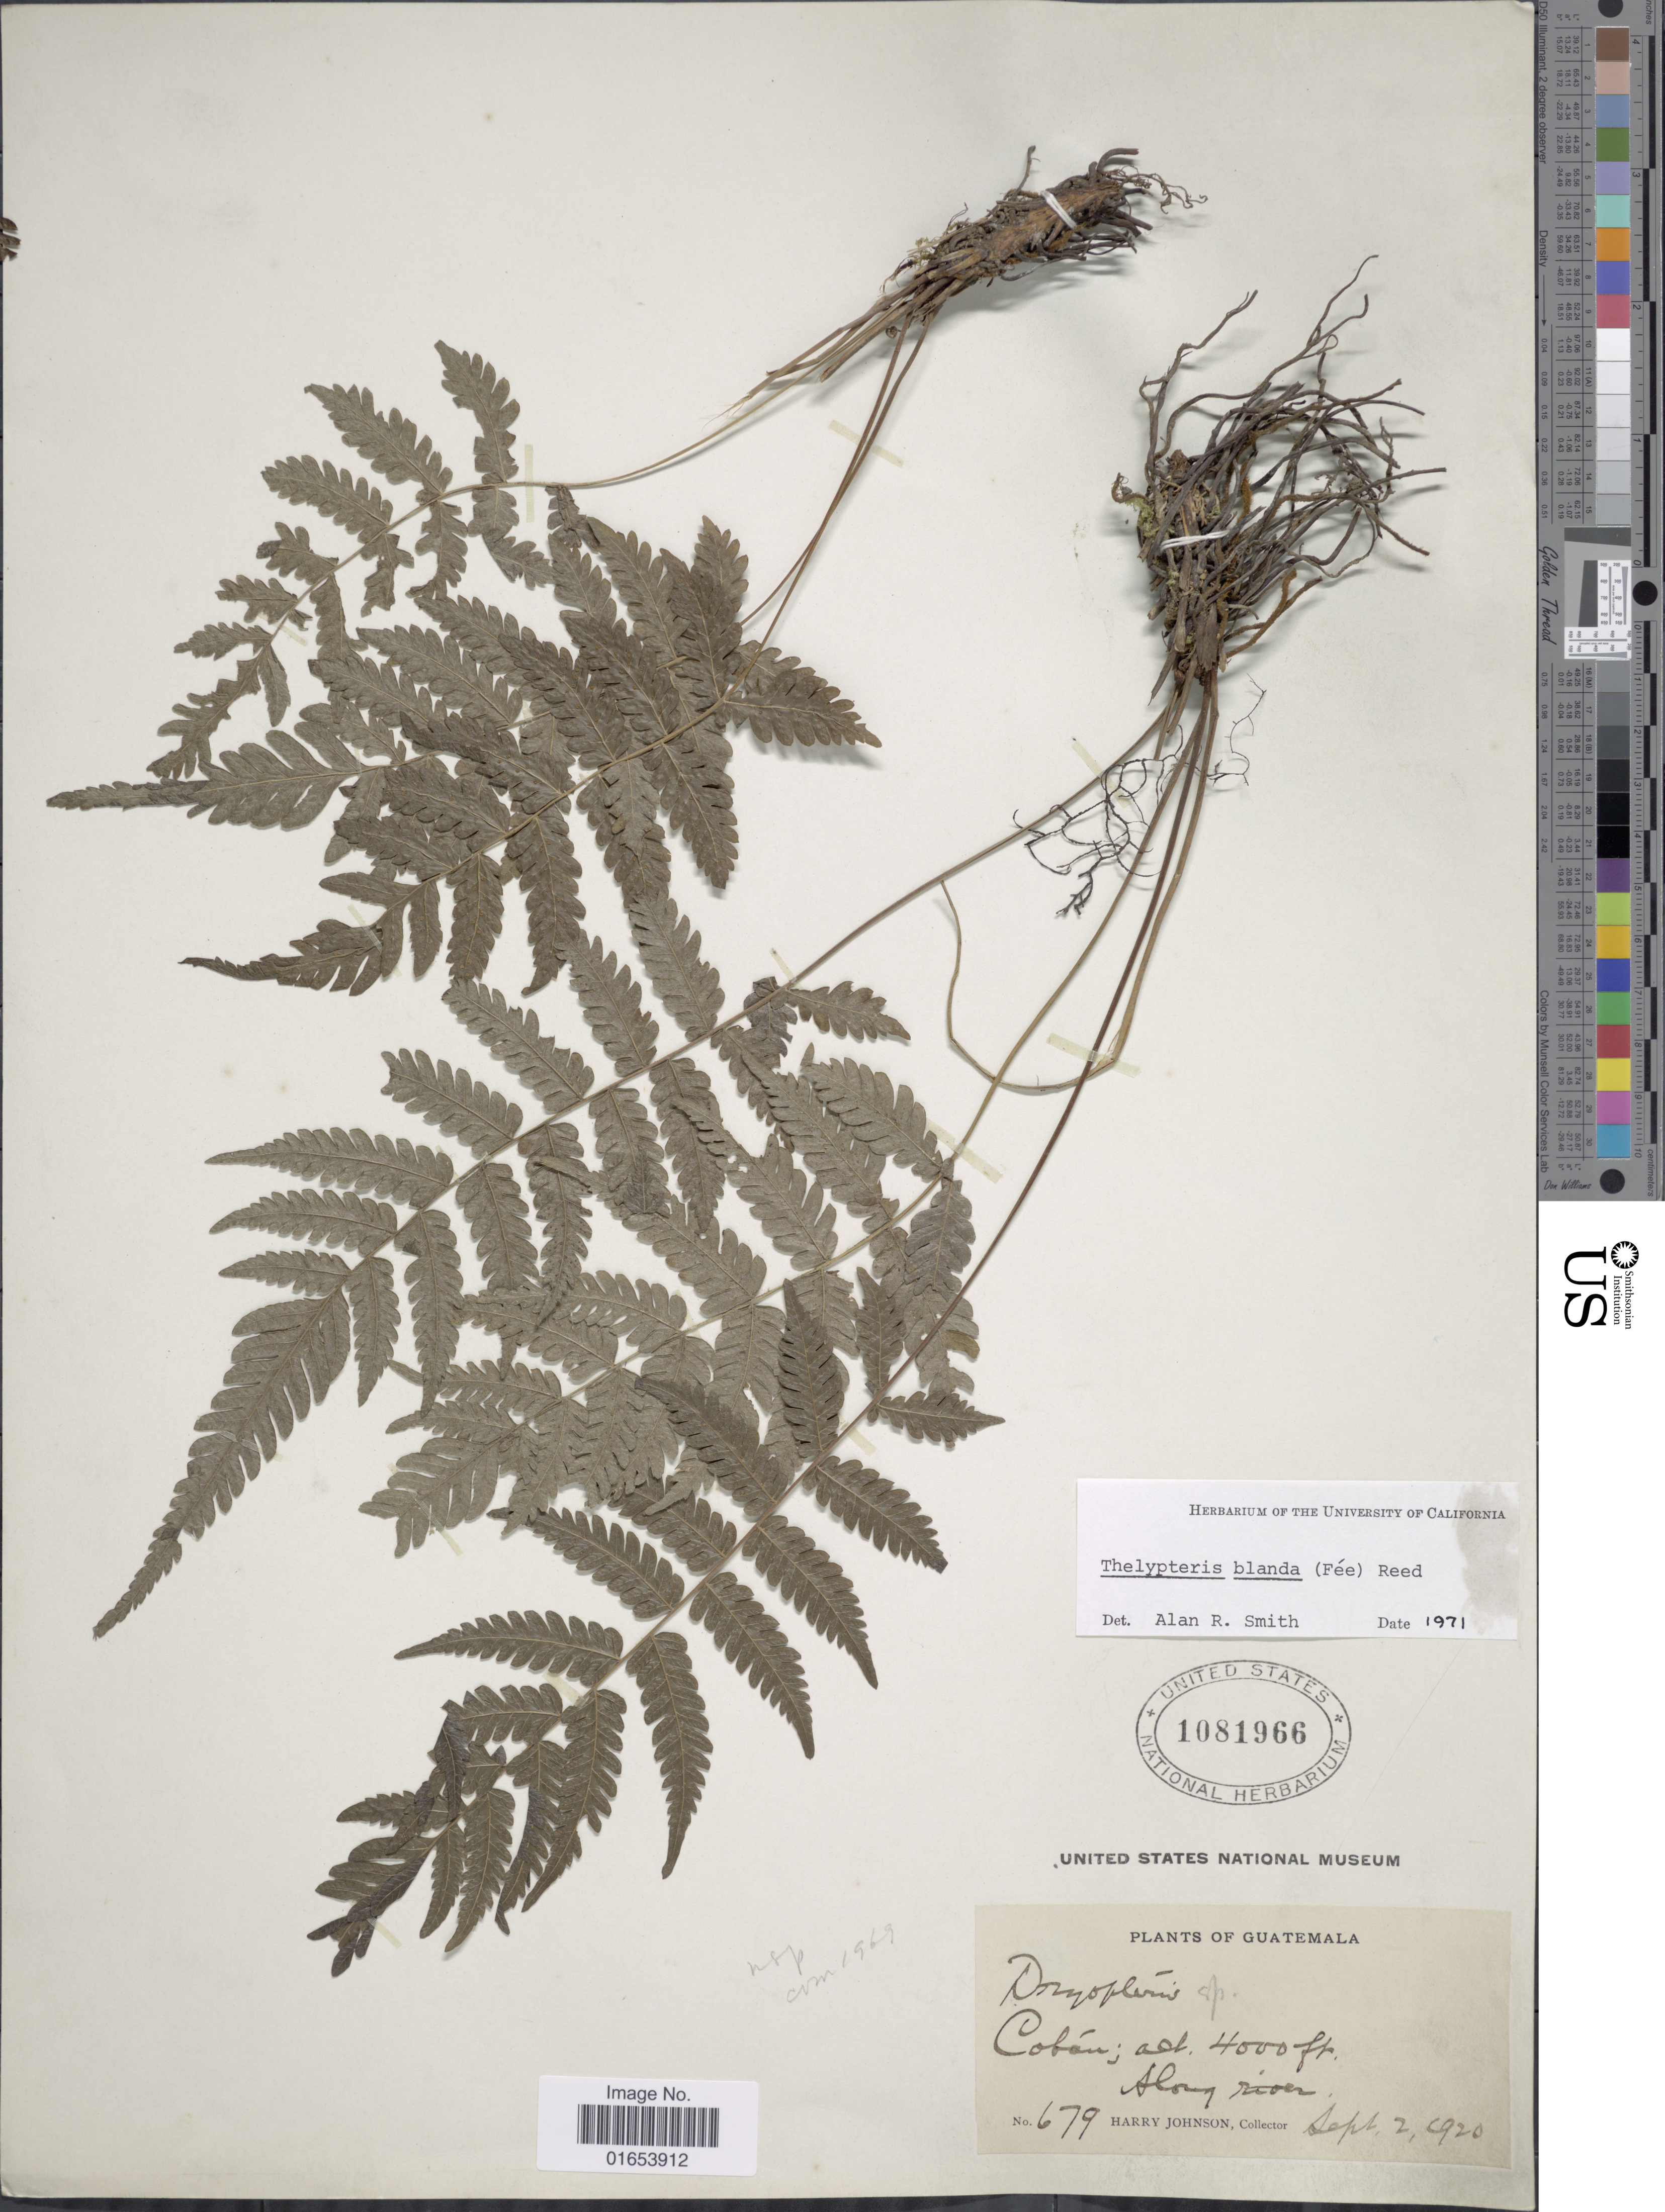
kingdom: Plantae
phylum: Tracheophyta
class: Polypodiopsida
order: Polypodiales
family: Thelypteridaceae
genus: Goniopteris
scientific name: Goniopteris blanda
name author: (Fée) Salino & T.E. Almeida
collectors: H. Johnson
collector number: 679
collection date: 1920-09-02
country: Guatemala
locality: Coban; along river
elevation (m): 1219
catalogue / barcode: US 1081966